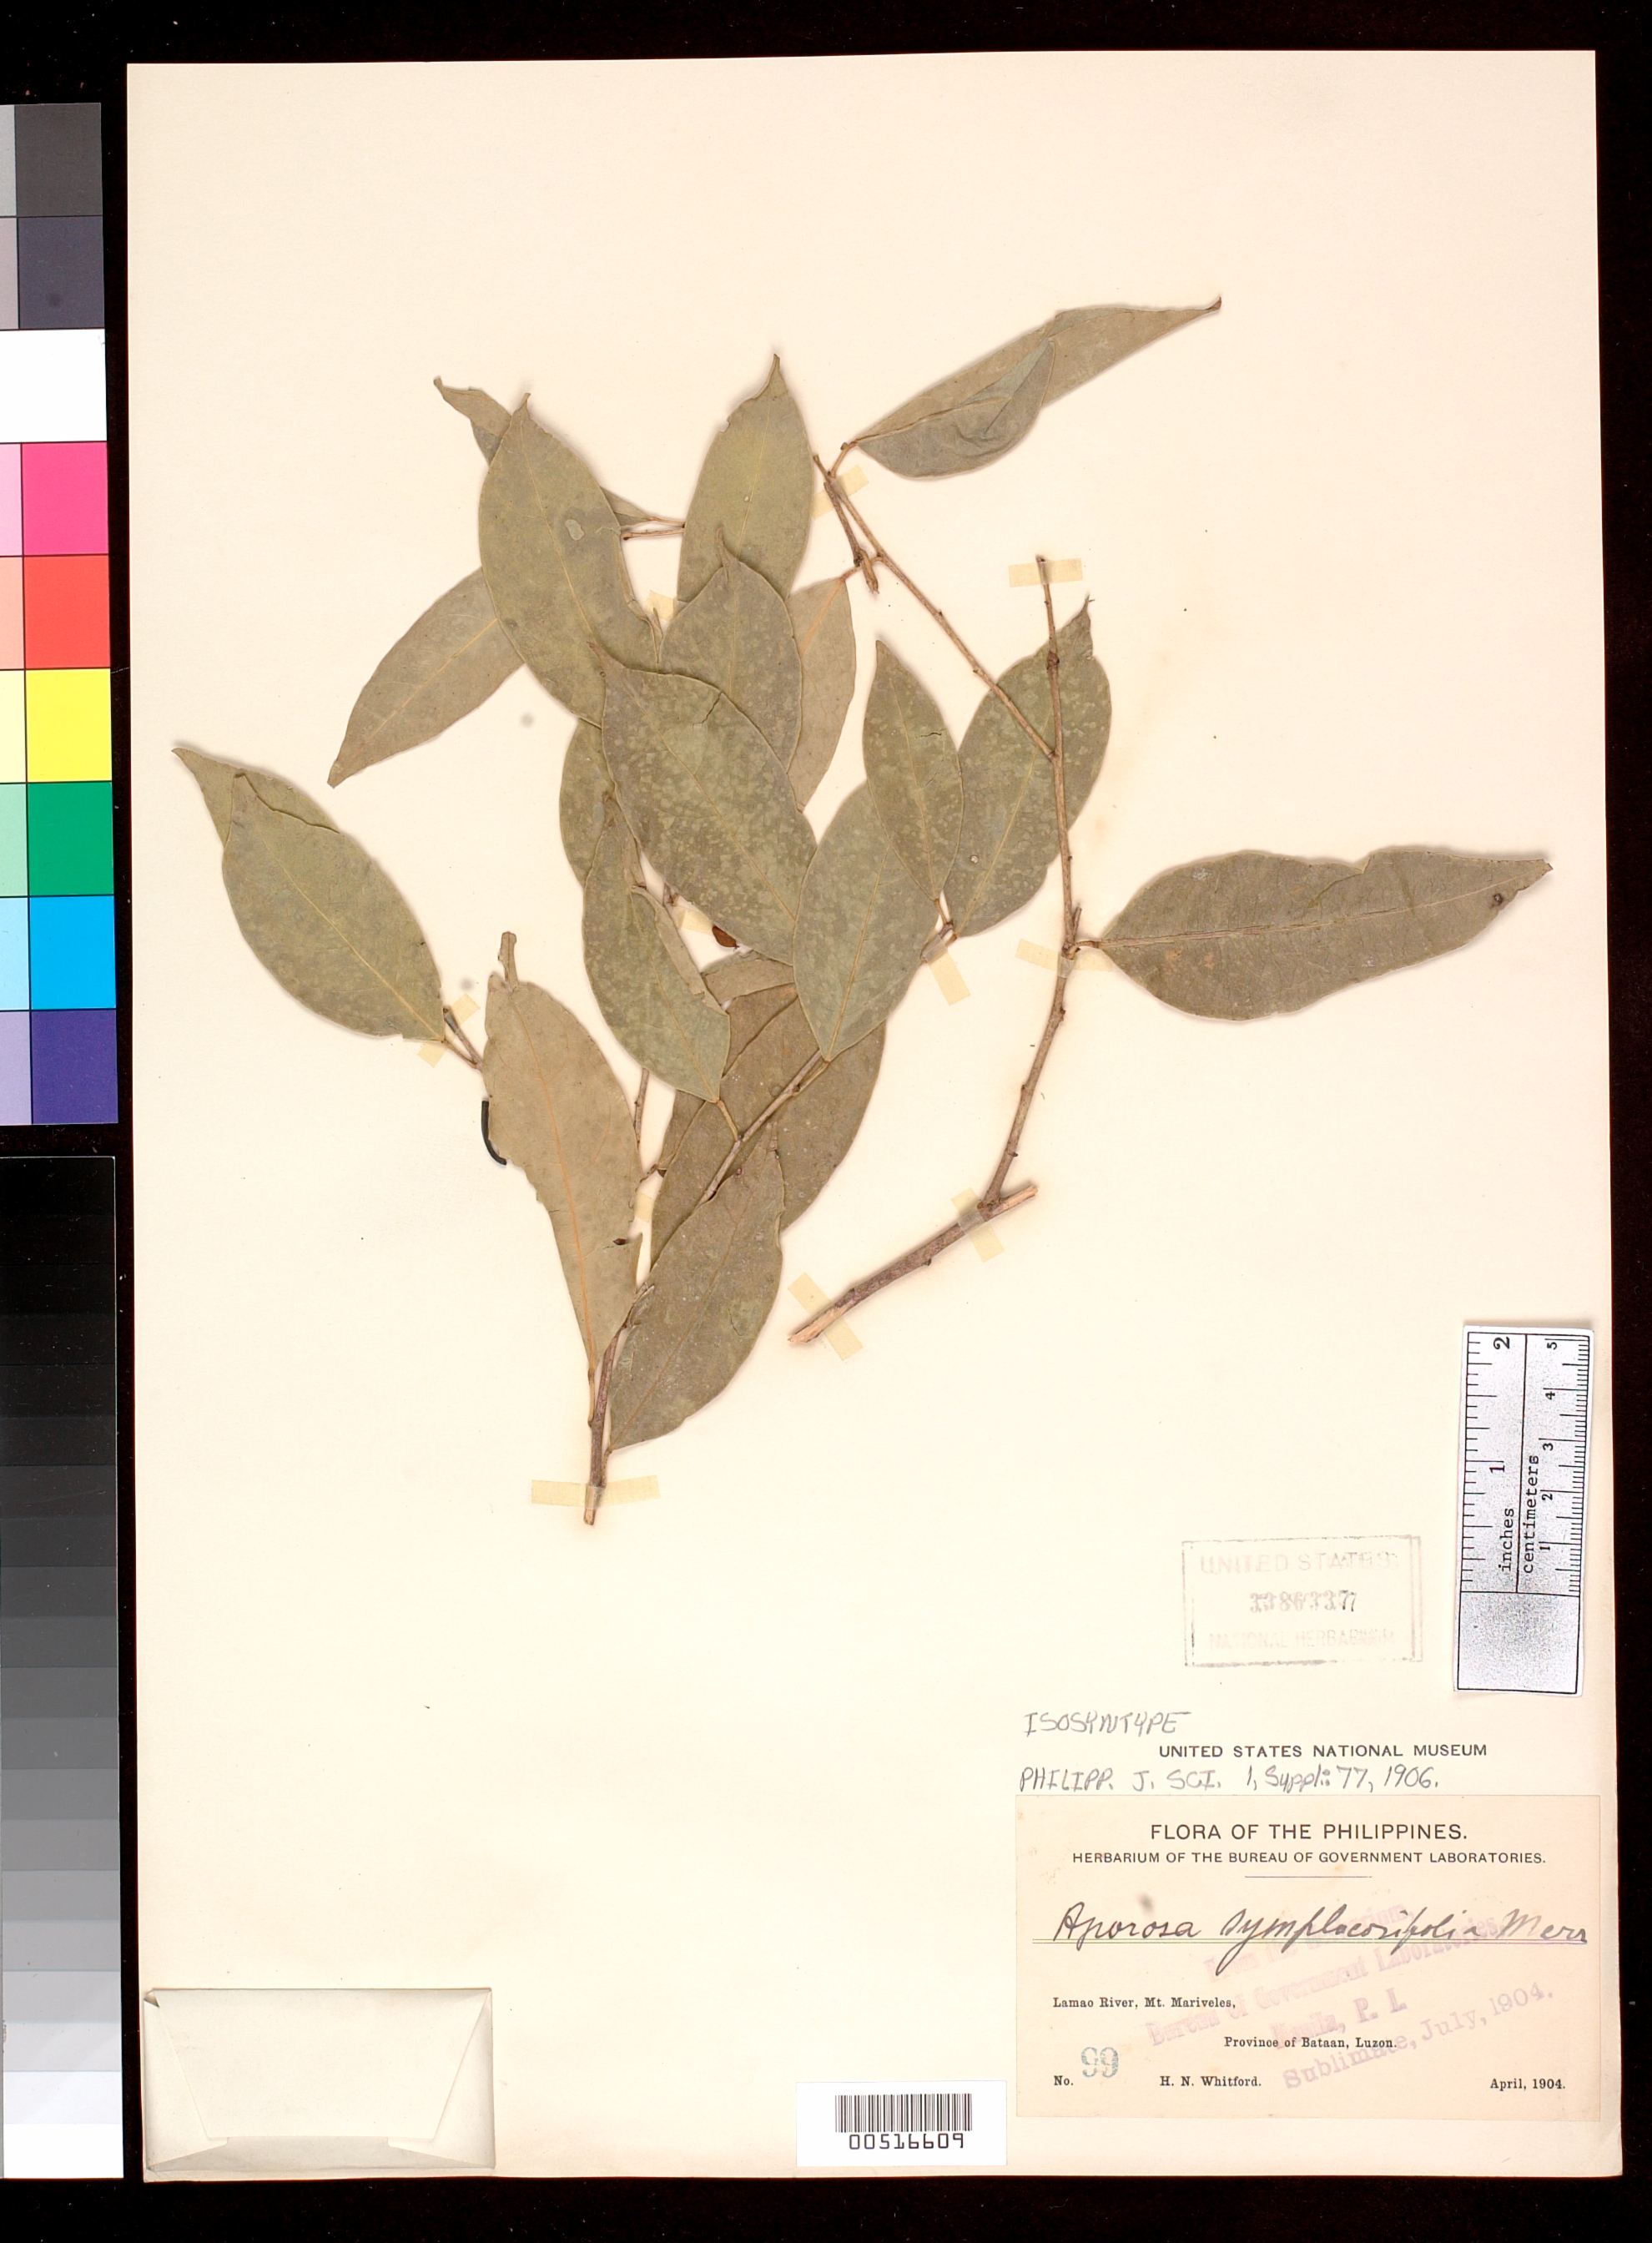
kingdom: Plantae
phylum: Tracheophyta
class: Magnoliopsida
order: Malpighiales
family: Phyllanthaceae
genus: Aporosa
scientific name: Aporosa symplocosifolia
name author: Merr.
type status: Isosyntype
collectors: H. N. Whitford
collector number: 99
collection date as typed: Apr 1904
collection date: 1904-04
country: Philippines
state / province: Central Luzon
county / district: Bataan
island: Luzon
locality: Lamao River, Mt Mariveles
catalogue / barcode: US 3386337